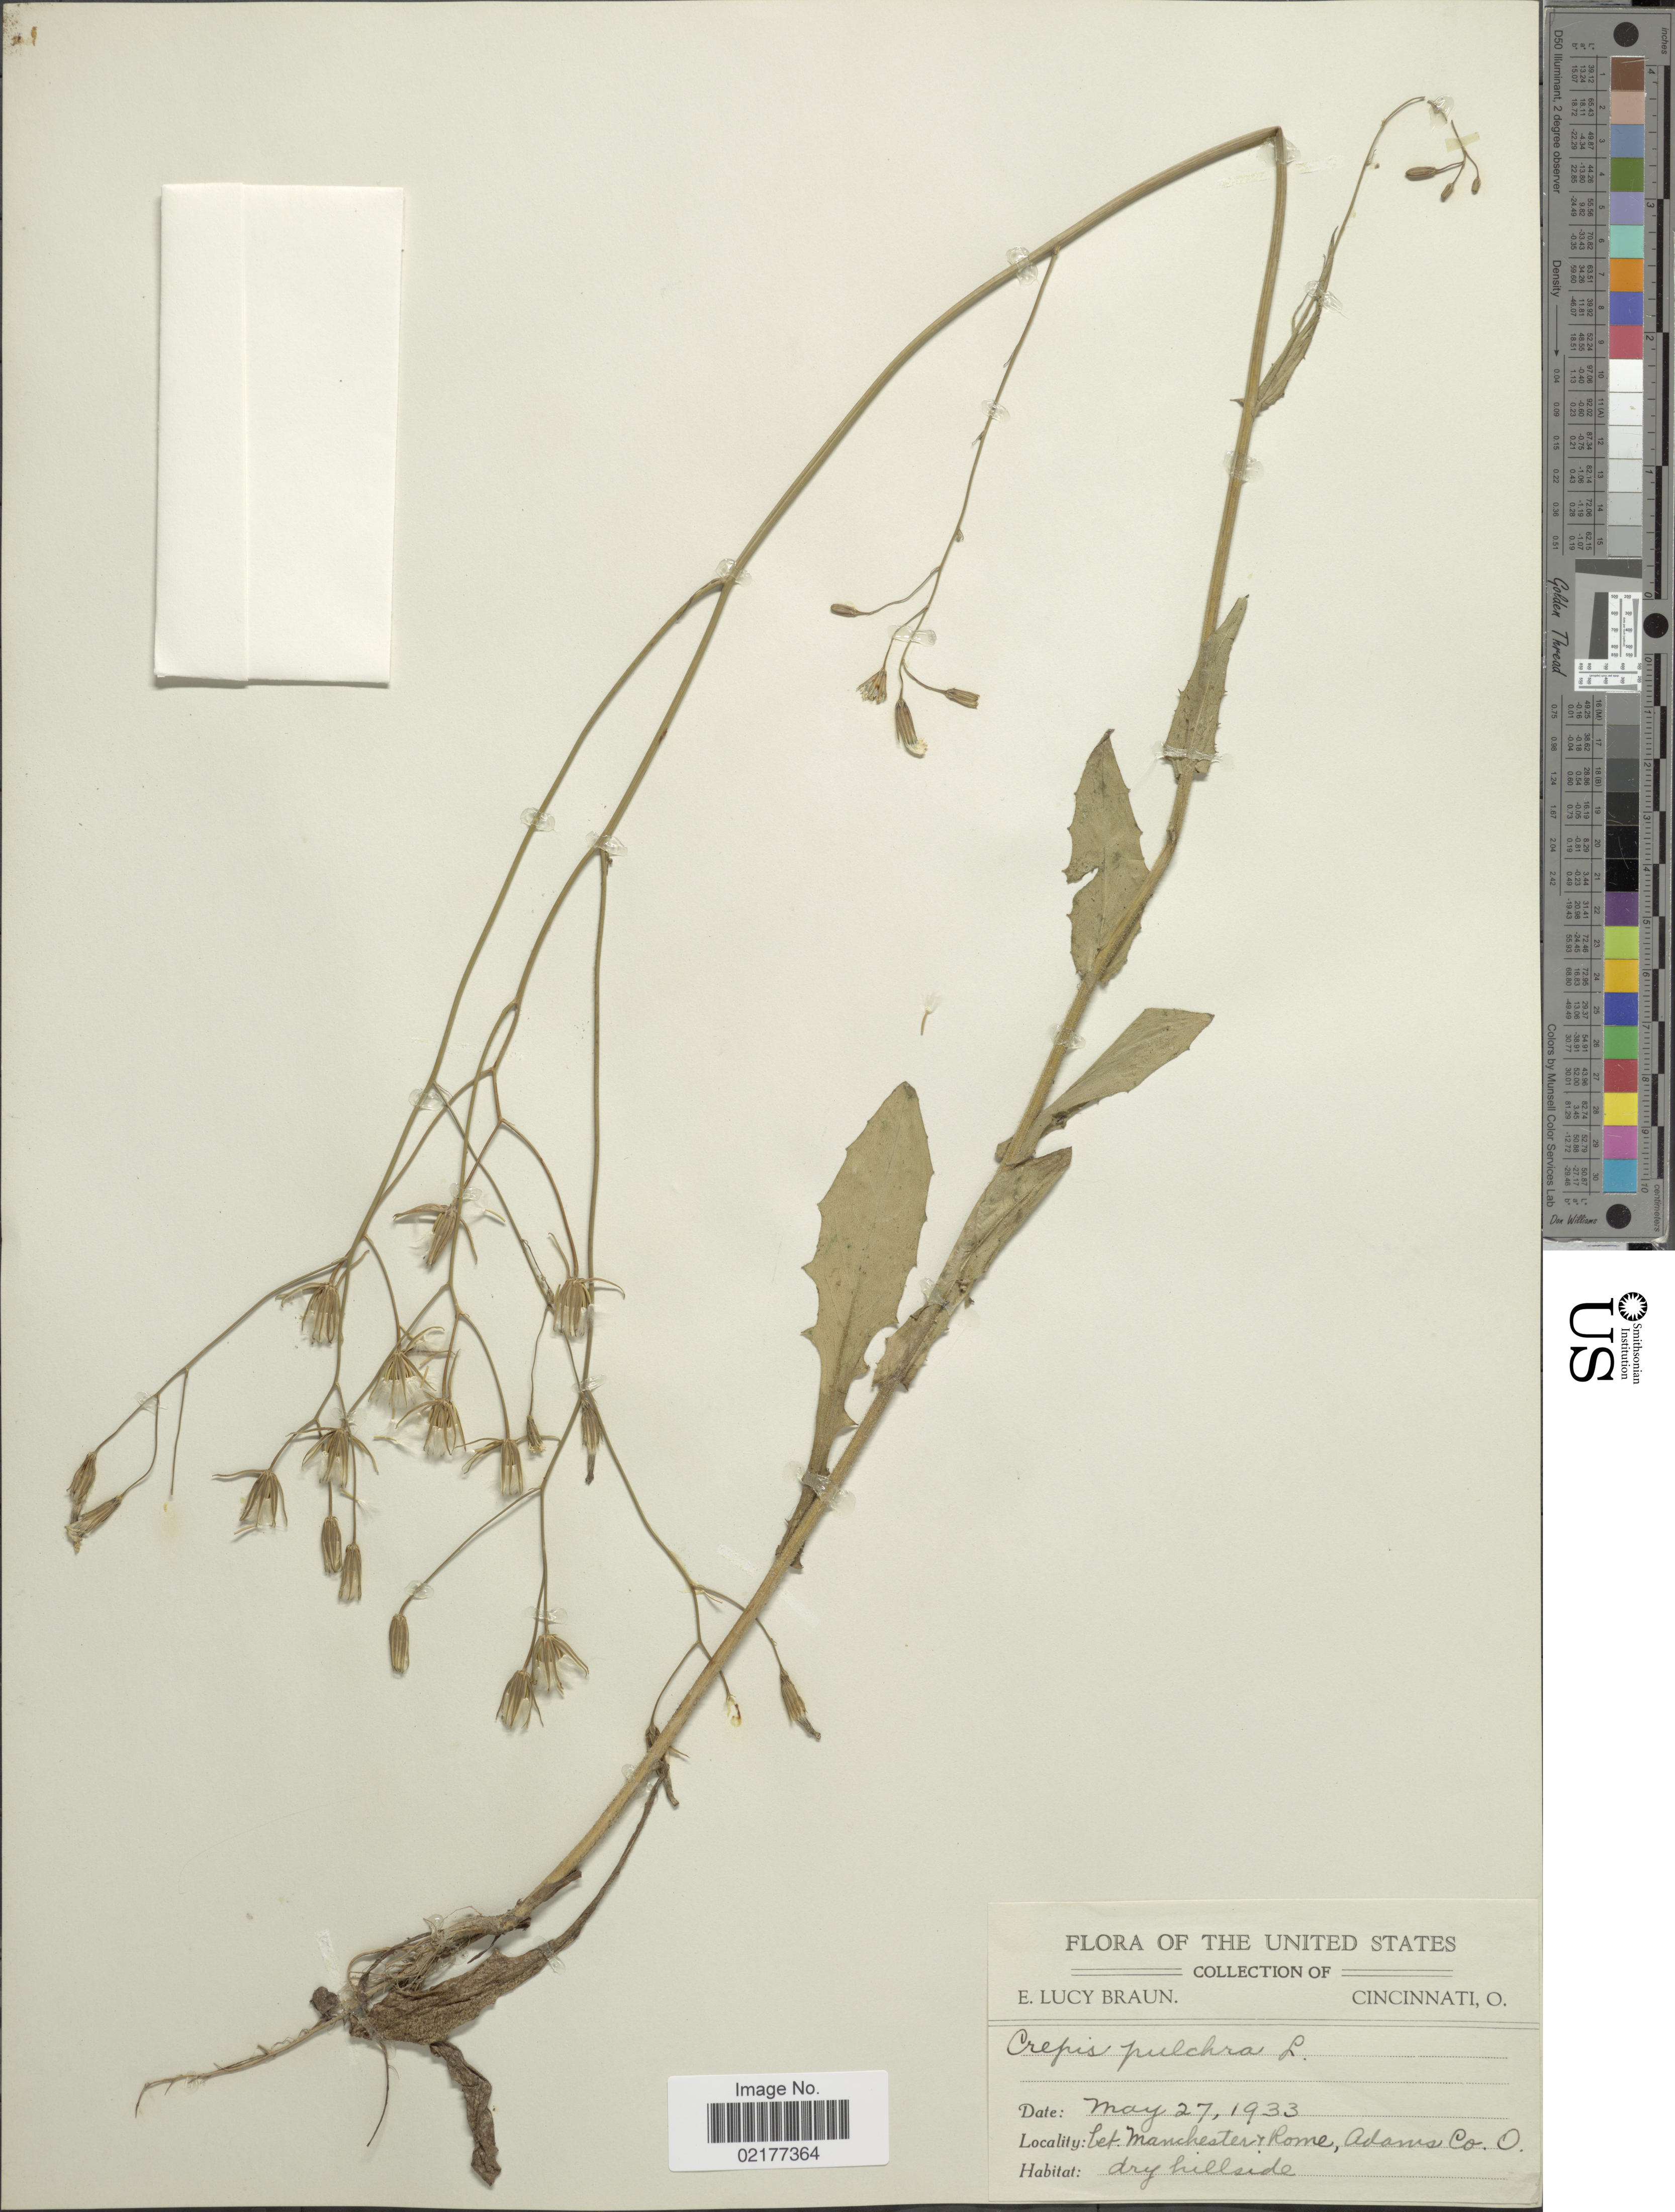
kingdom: Plantae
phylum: Tracheophyta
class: Magnoliopsida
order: Asterales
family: Asteraceae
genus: Crepis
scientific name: Crepis pulchra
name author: L.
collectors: E. L. Braun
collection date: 1933-05-27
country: United States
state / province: Ohio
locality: Bet. Manchester Rome, Adams Co., O.